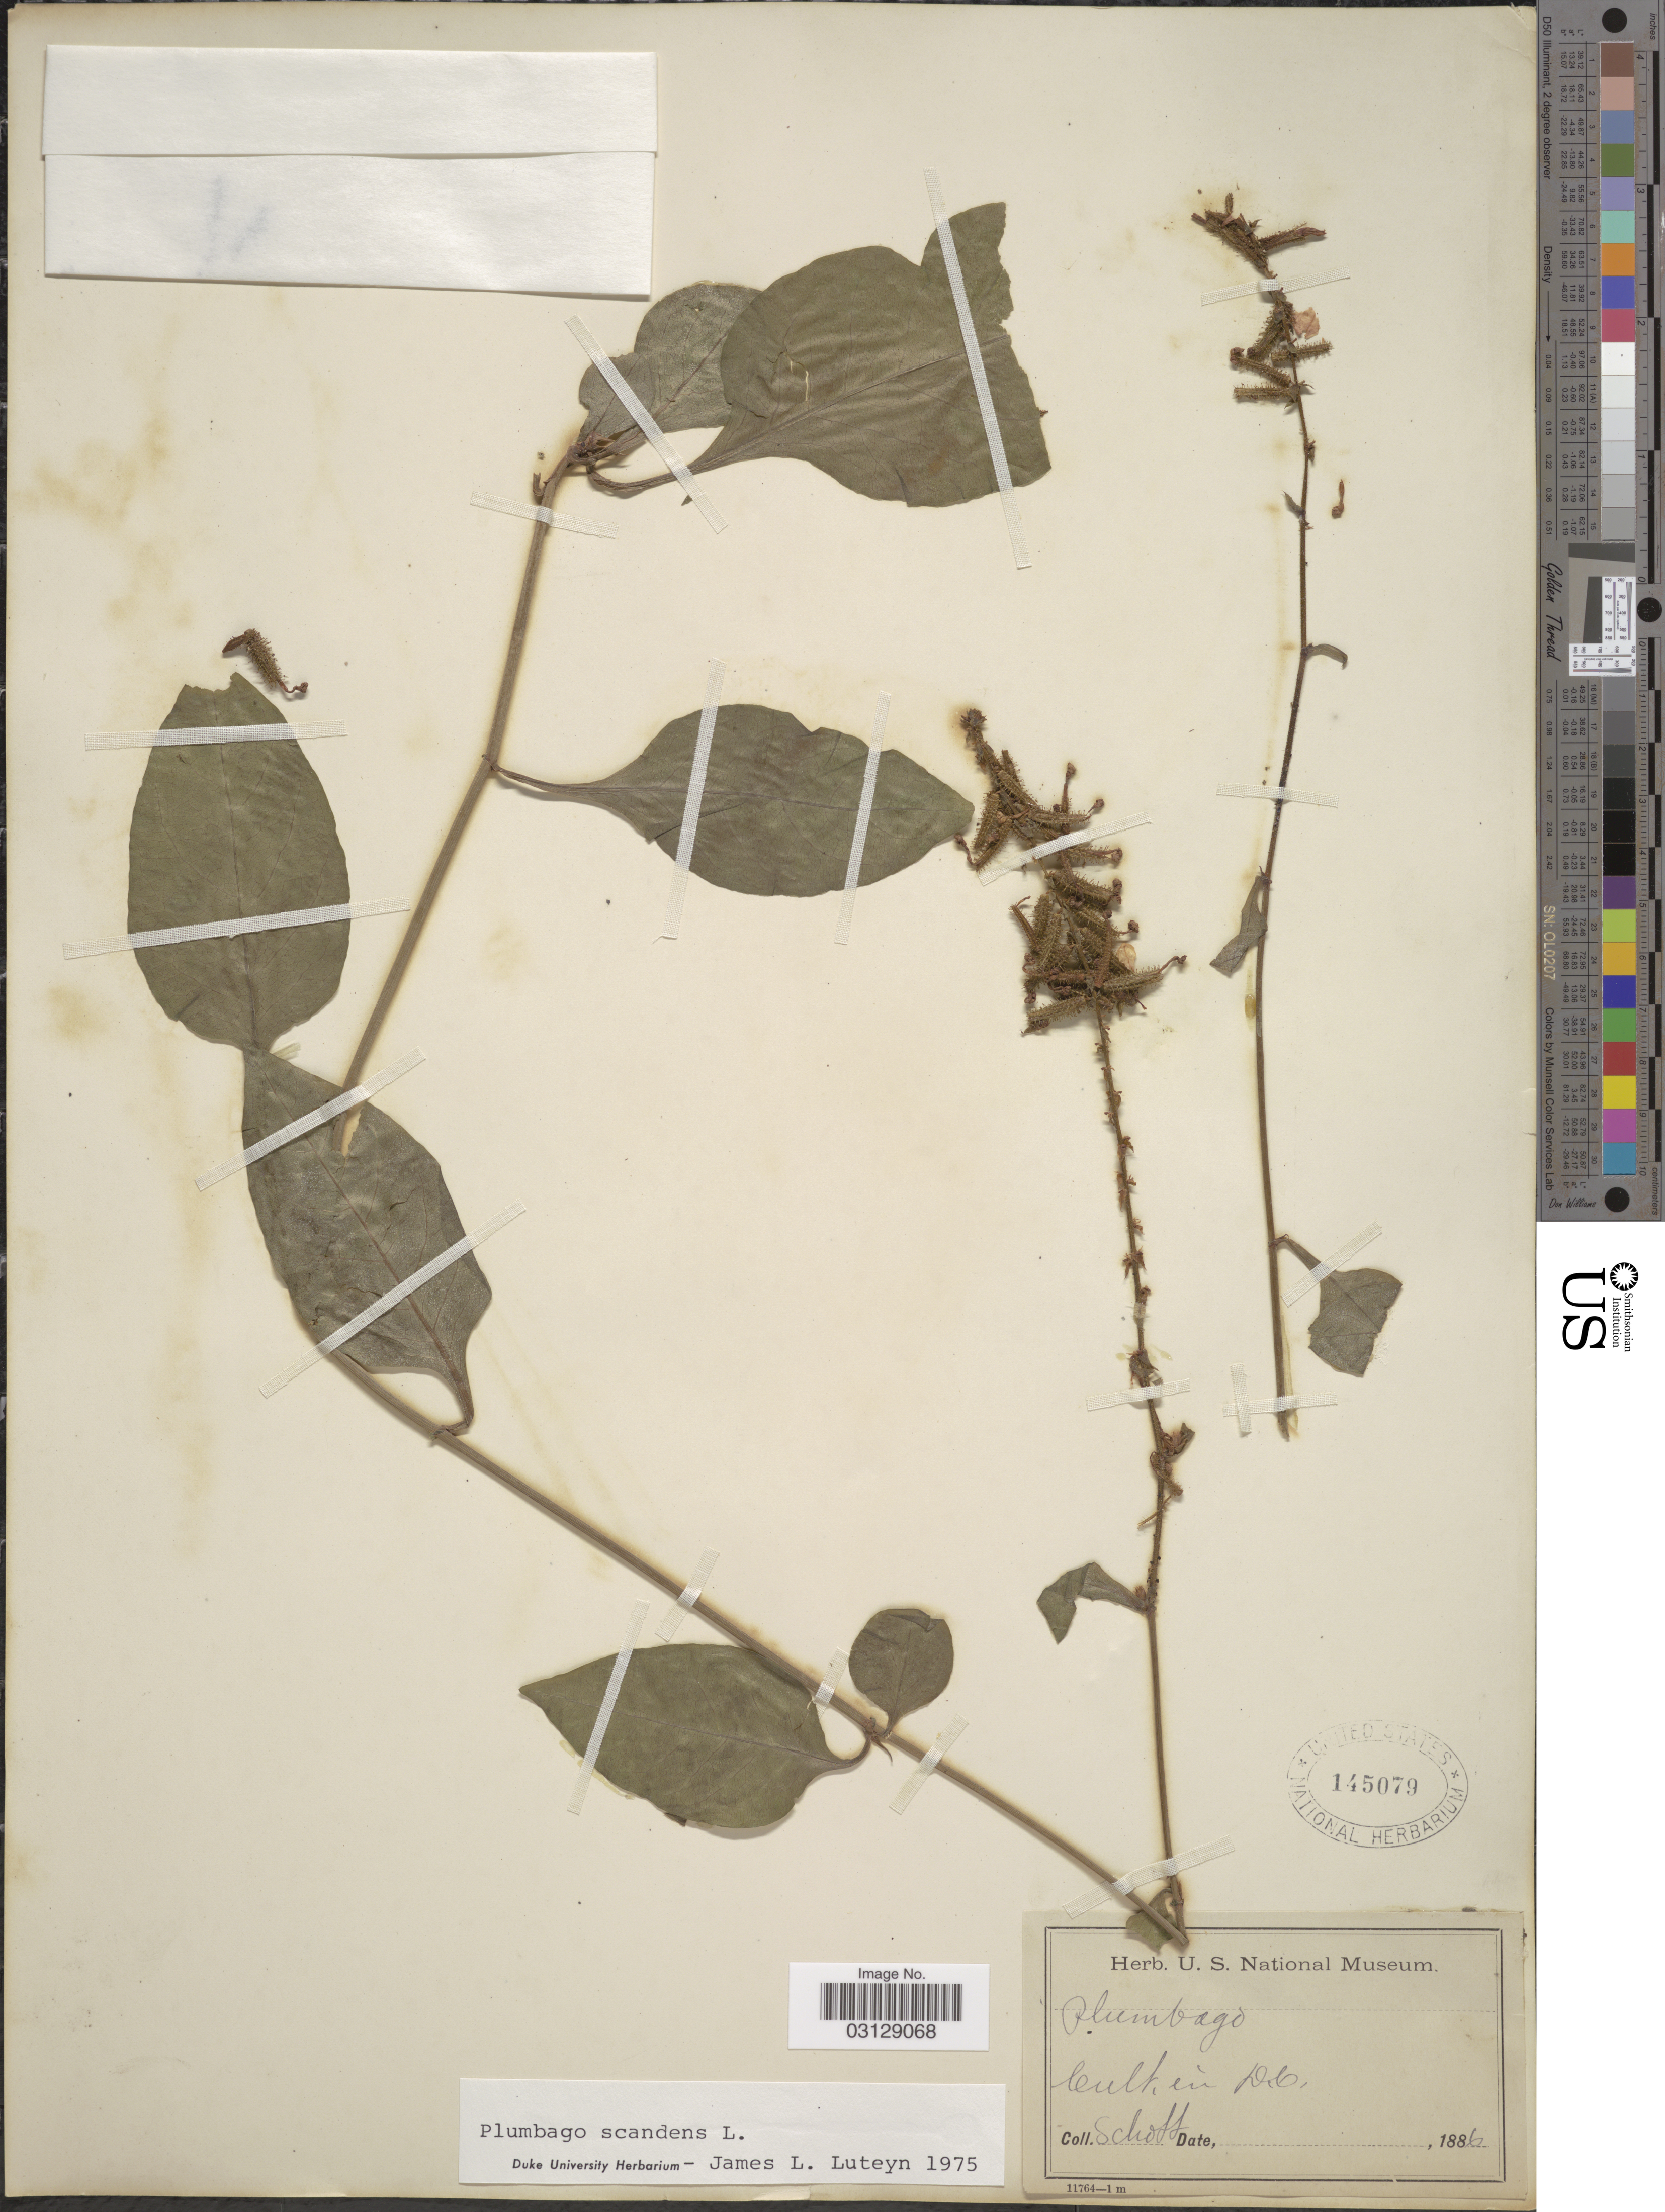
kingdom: Plantae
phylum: Tracheophyta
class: Magnoliopsida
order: Caryophyllales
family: Plumbaginaceae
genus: Plumbago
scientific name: Plumbago scandens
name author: L.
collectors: Schott, --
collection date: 1886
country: United States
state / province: District of Columbia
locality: In D.C.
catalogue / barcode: US 145079